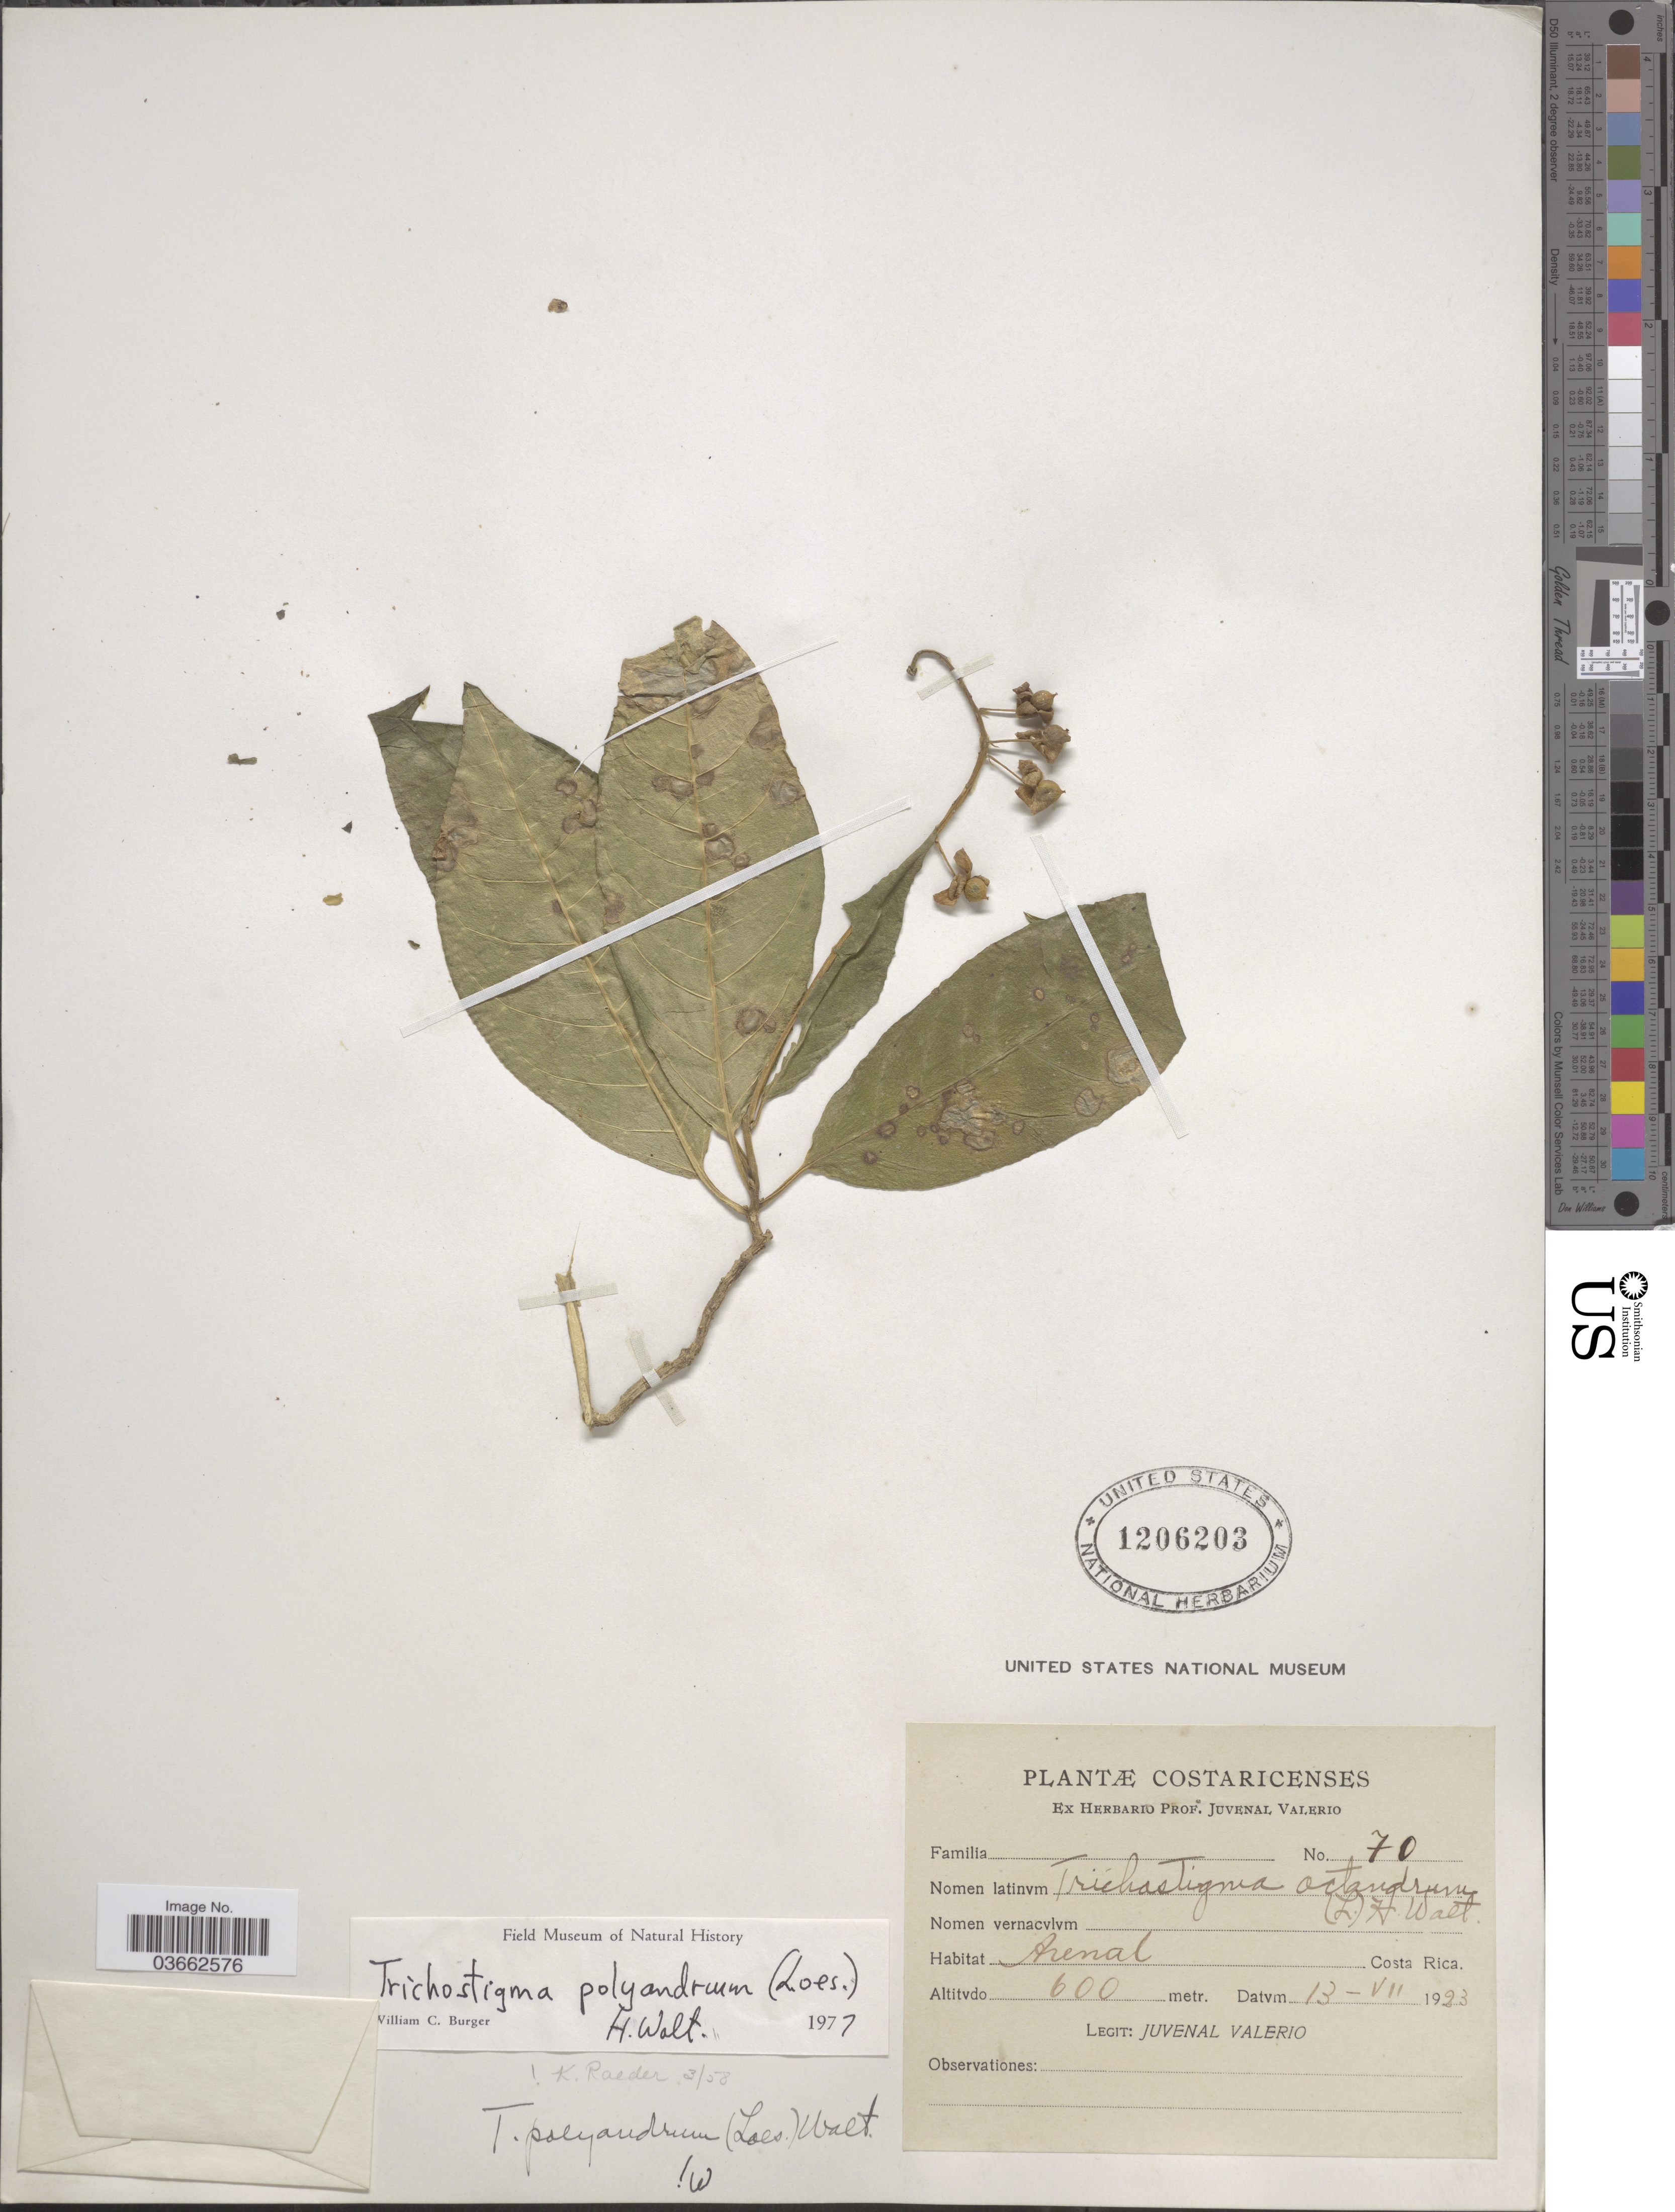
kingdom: Plantae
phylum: Tracheophyta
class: Magnoliopsida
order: Caryophyllales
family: Phytolaccaceae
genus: Trichostigma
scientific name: Trichostigma polyandrum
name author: (Loes.) H. Walter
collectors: J. Valerio R.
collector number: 70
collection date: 1923-07-13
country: Costa Rica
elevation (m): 600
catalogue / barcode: US 1206203